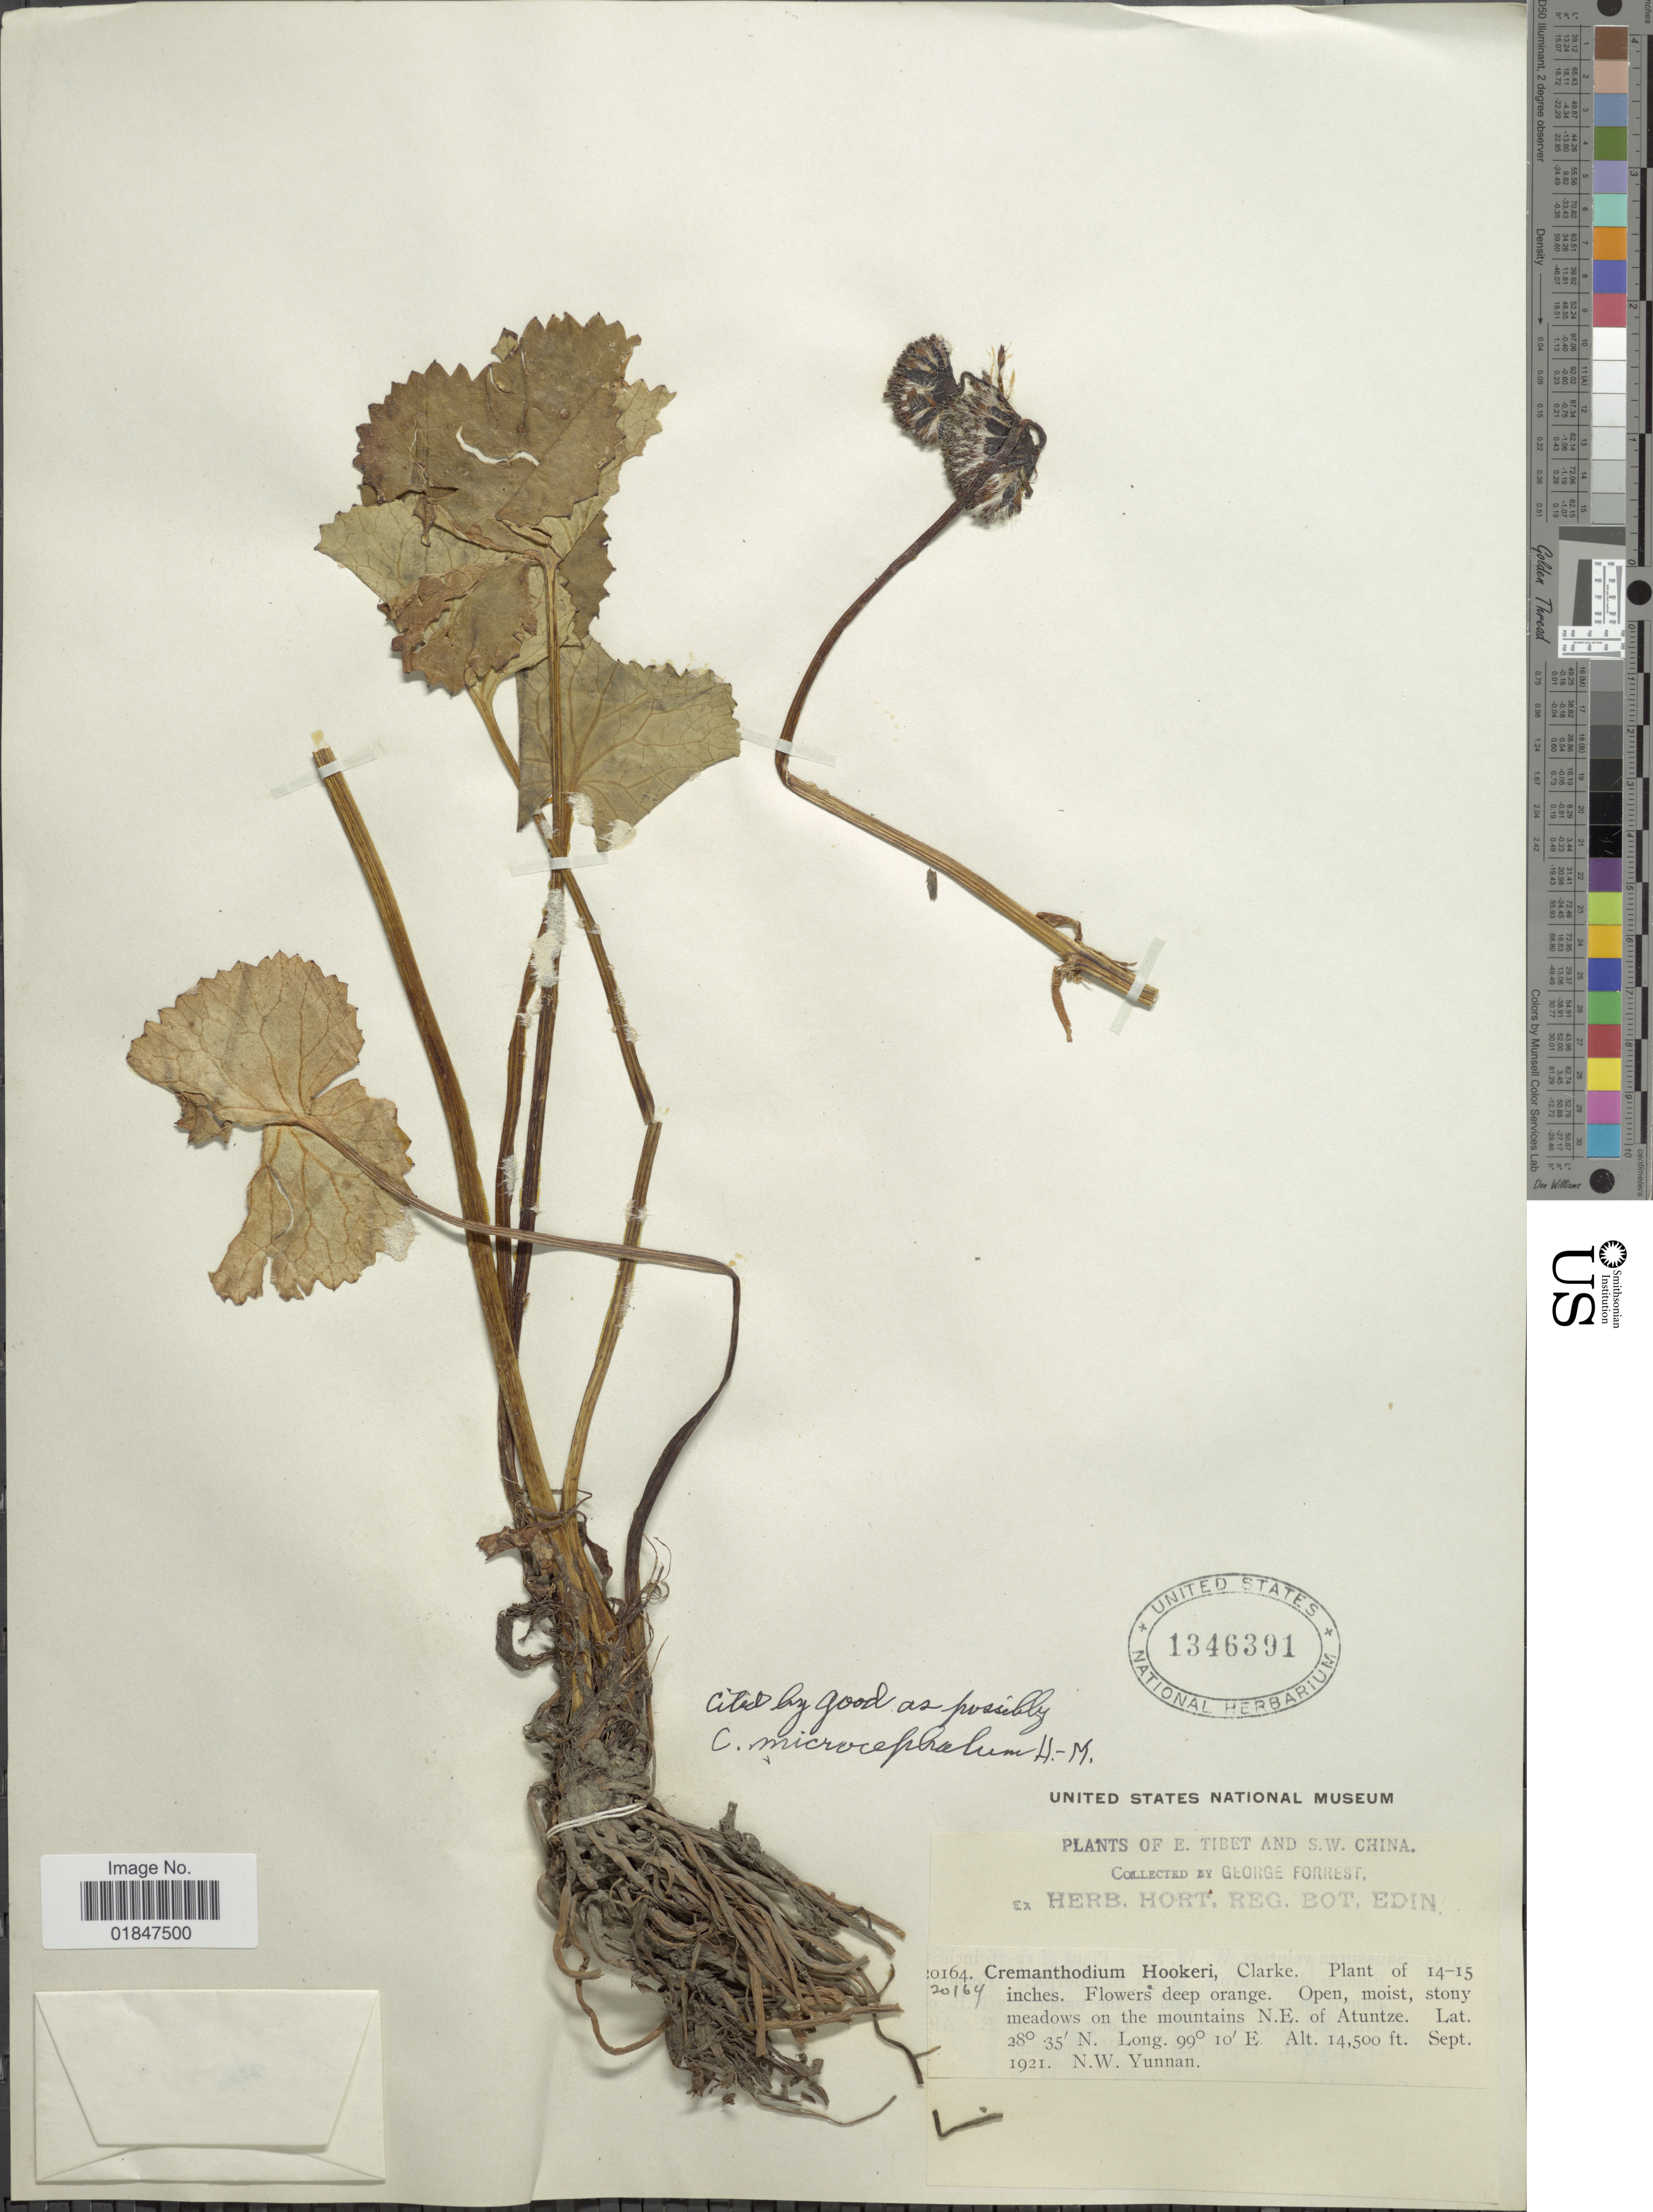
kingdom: Plantae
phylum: Tracheophyta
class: Magnoliopsida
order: Asterales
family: Asteraceae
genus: Cremanthodium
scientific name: Cremanthodium microcephala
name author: Hand.-Mazz.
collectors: G. Forrest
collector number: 20164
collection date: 1921-09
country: China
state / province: Yunnan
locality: E. Tibet and S.W. China, Open, moist, stony meadows on the mountains N.E. of Atuntze, N.W. Yunnan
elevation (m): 4420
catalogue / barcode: US 1346391